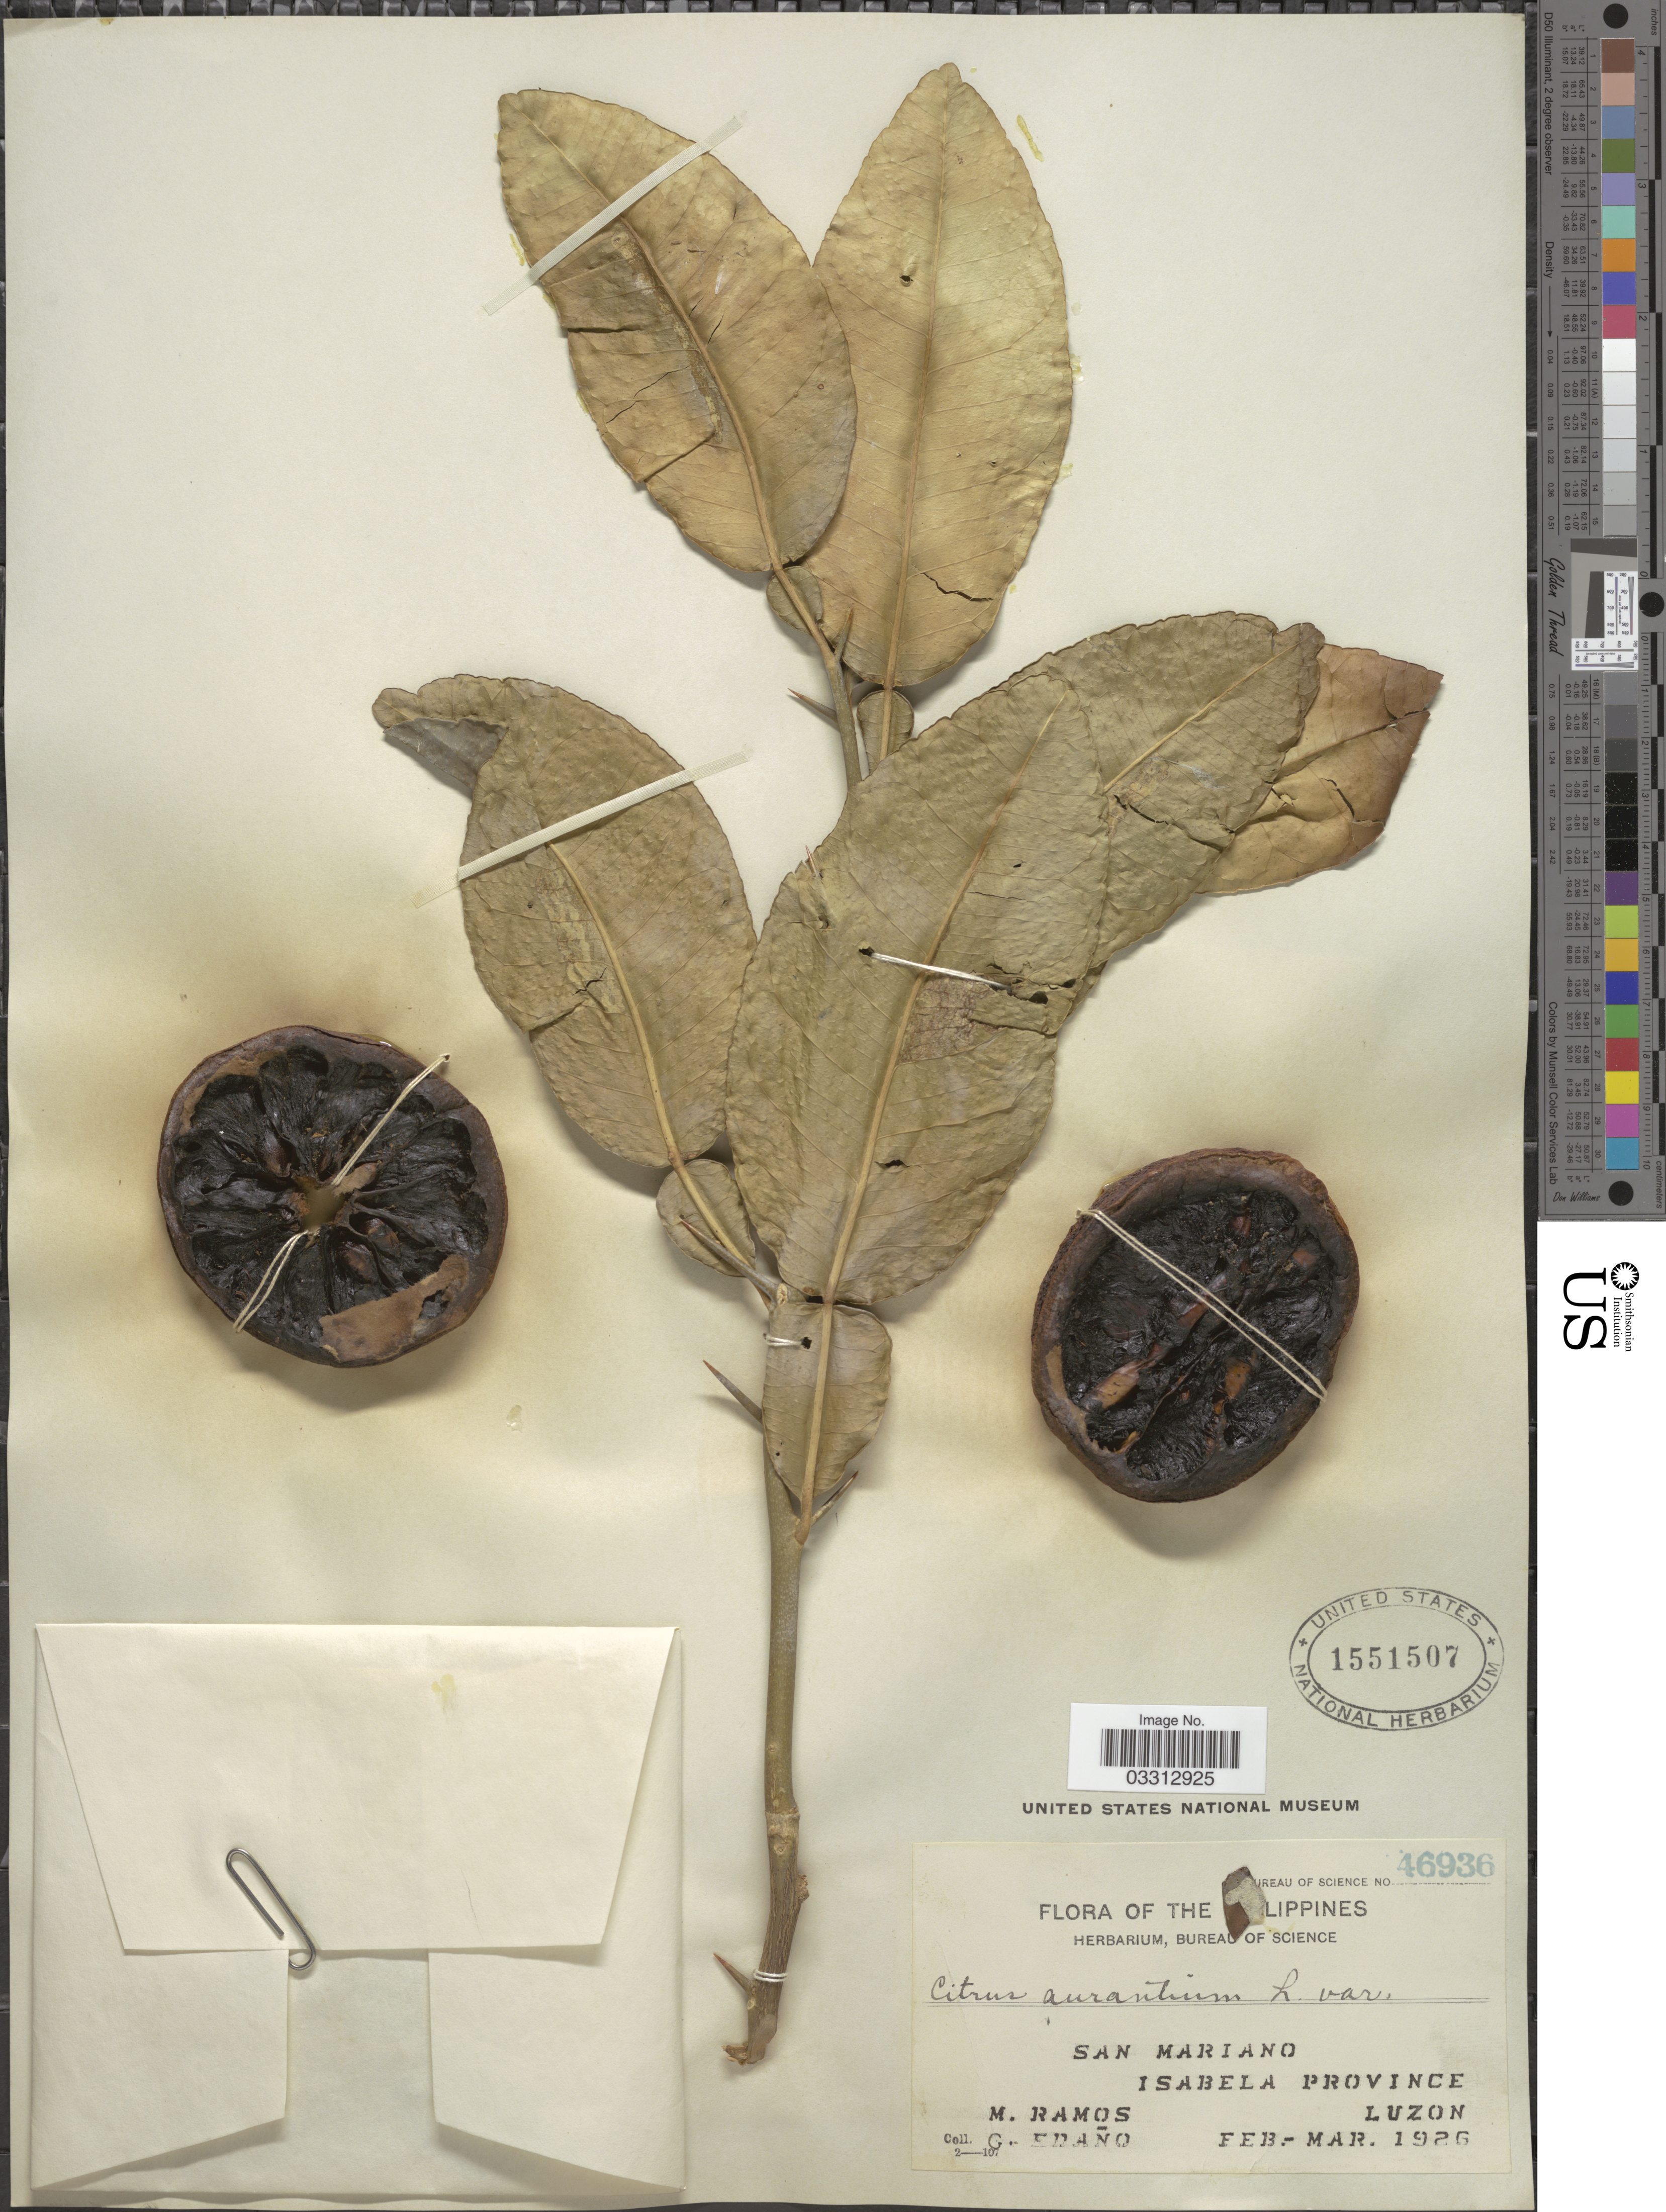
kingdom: Plantae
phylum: Tracheophyta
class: Magnoliopsida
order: Sapindales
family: Rutaceae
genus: Citrus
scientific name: Citrus x aurantium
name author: L.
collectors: M. Ramos & G. Edaño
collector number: !ureau of Science 46936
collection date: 1926-02/1926-03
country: Philippines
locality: San Mariano. Isabela Province. Luzon.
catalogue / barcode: US 1551507